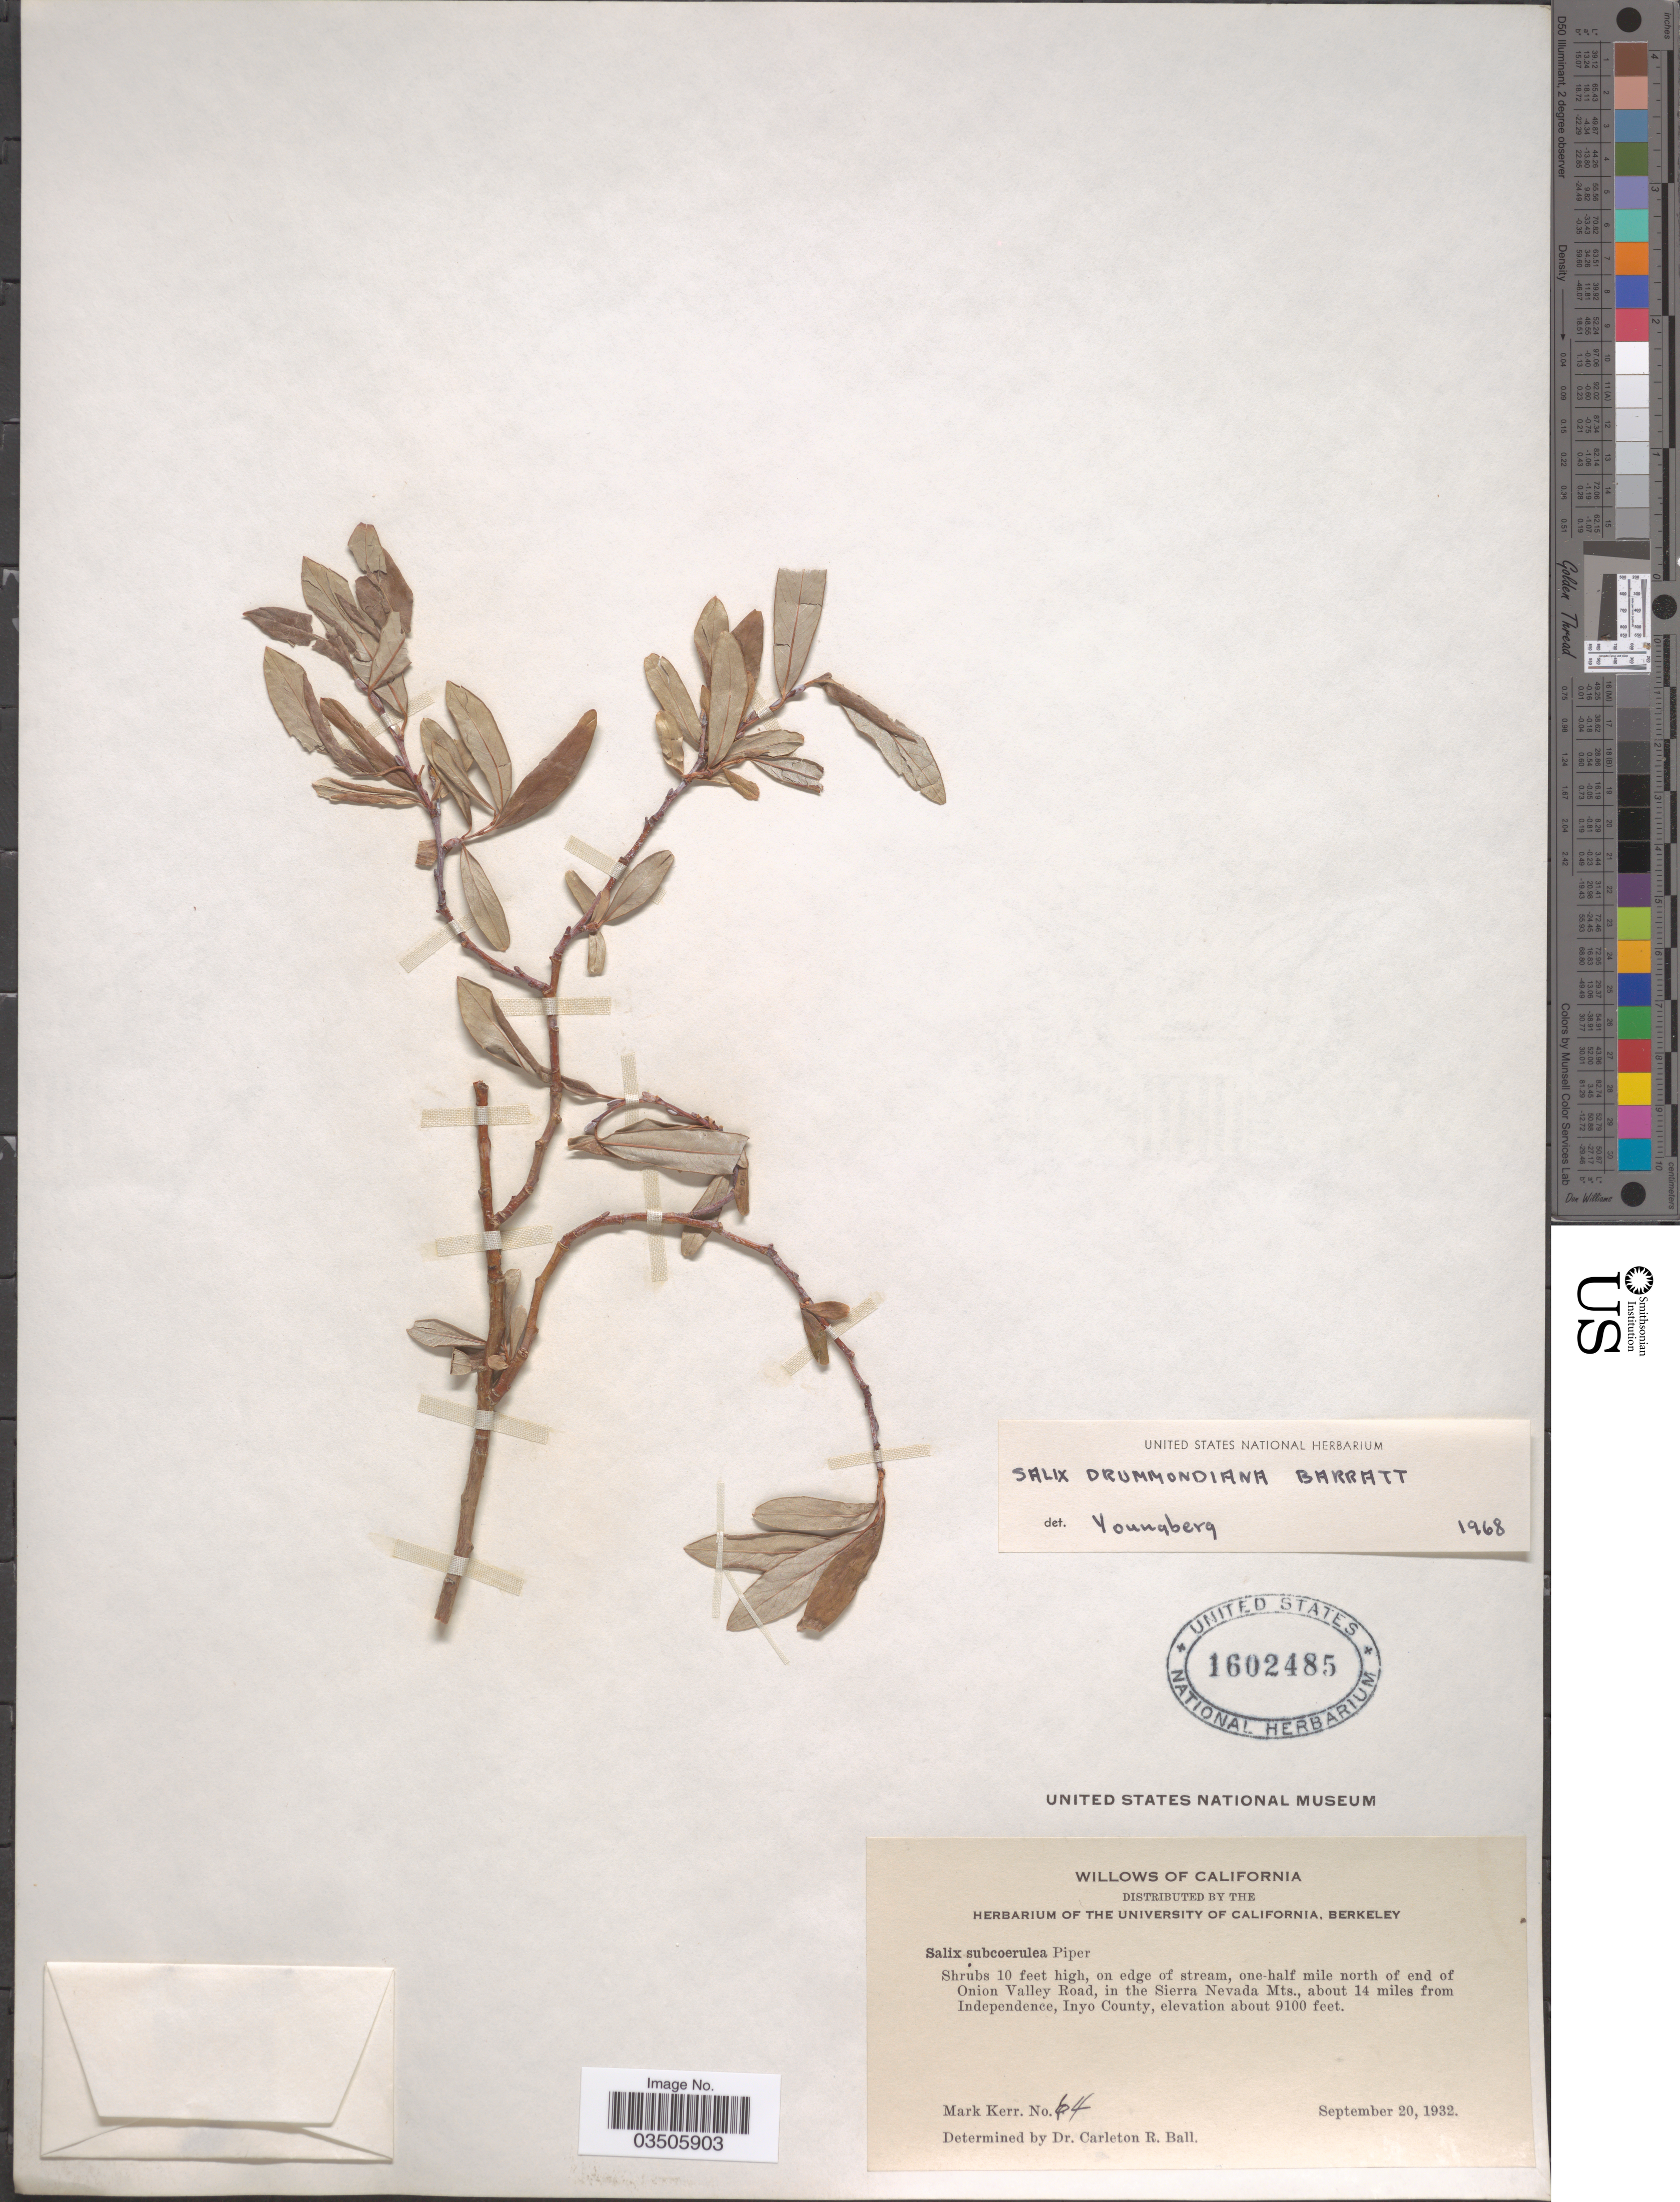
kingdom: Plantae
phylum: Tracheophyta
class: Magnoliopsida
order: Malpighiales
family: Salicaceae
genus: Salix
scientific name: Salix subcoerulea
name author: Piper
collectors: M. Kerr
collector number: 64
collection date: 1932-09-20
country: United States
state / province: California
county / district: Inyo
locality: On edge of stream, one-half mile north of end of Onion Valley Road, in the Sierra Nevada Mts., about 14 miles from Independence, Inyo County.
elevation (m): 2774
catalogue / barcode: US 1602485